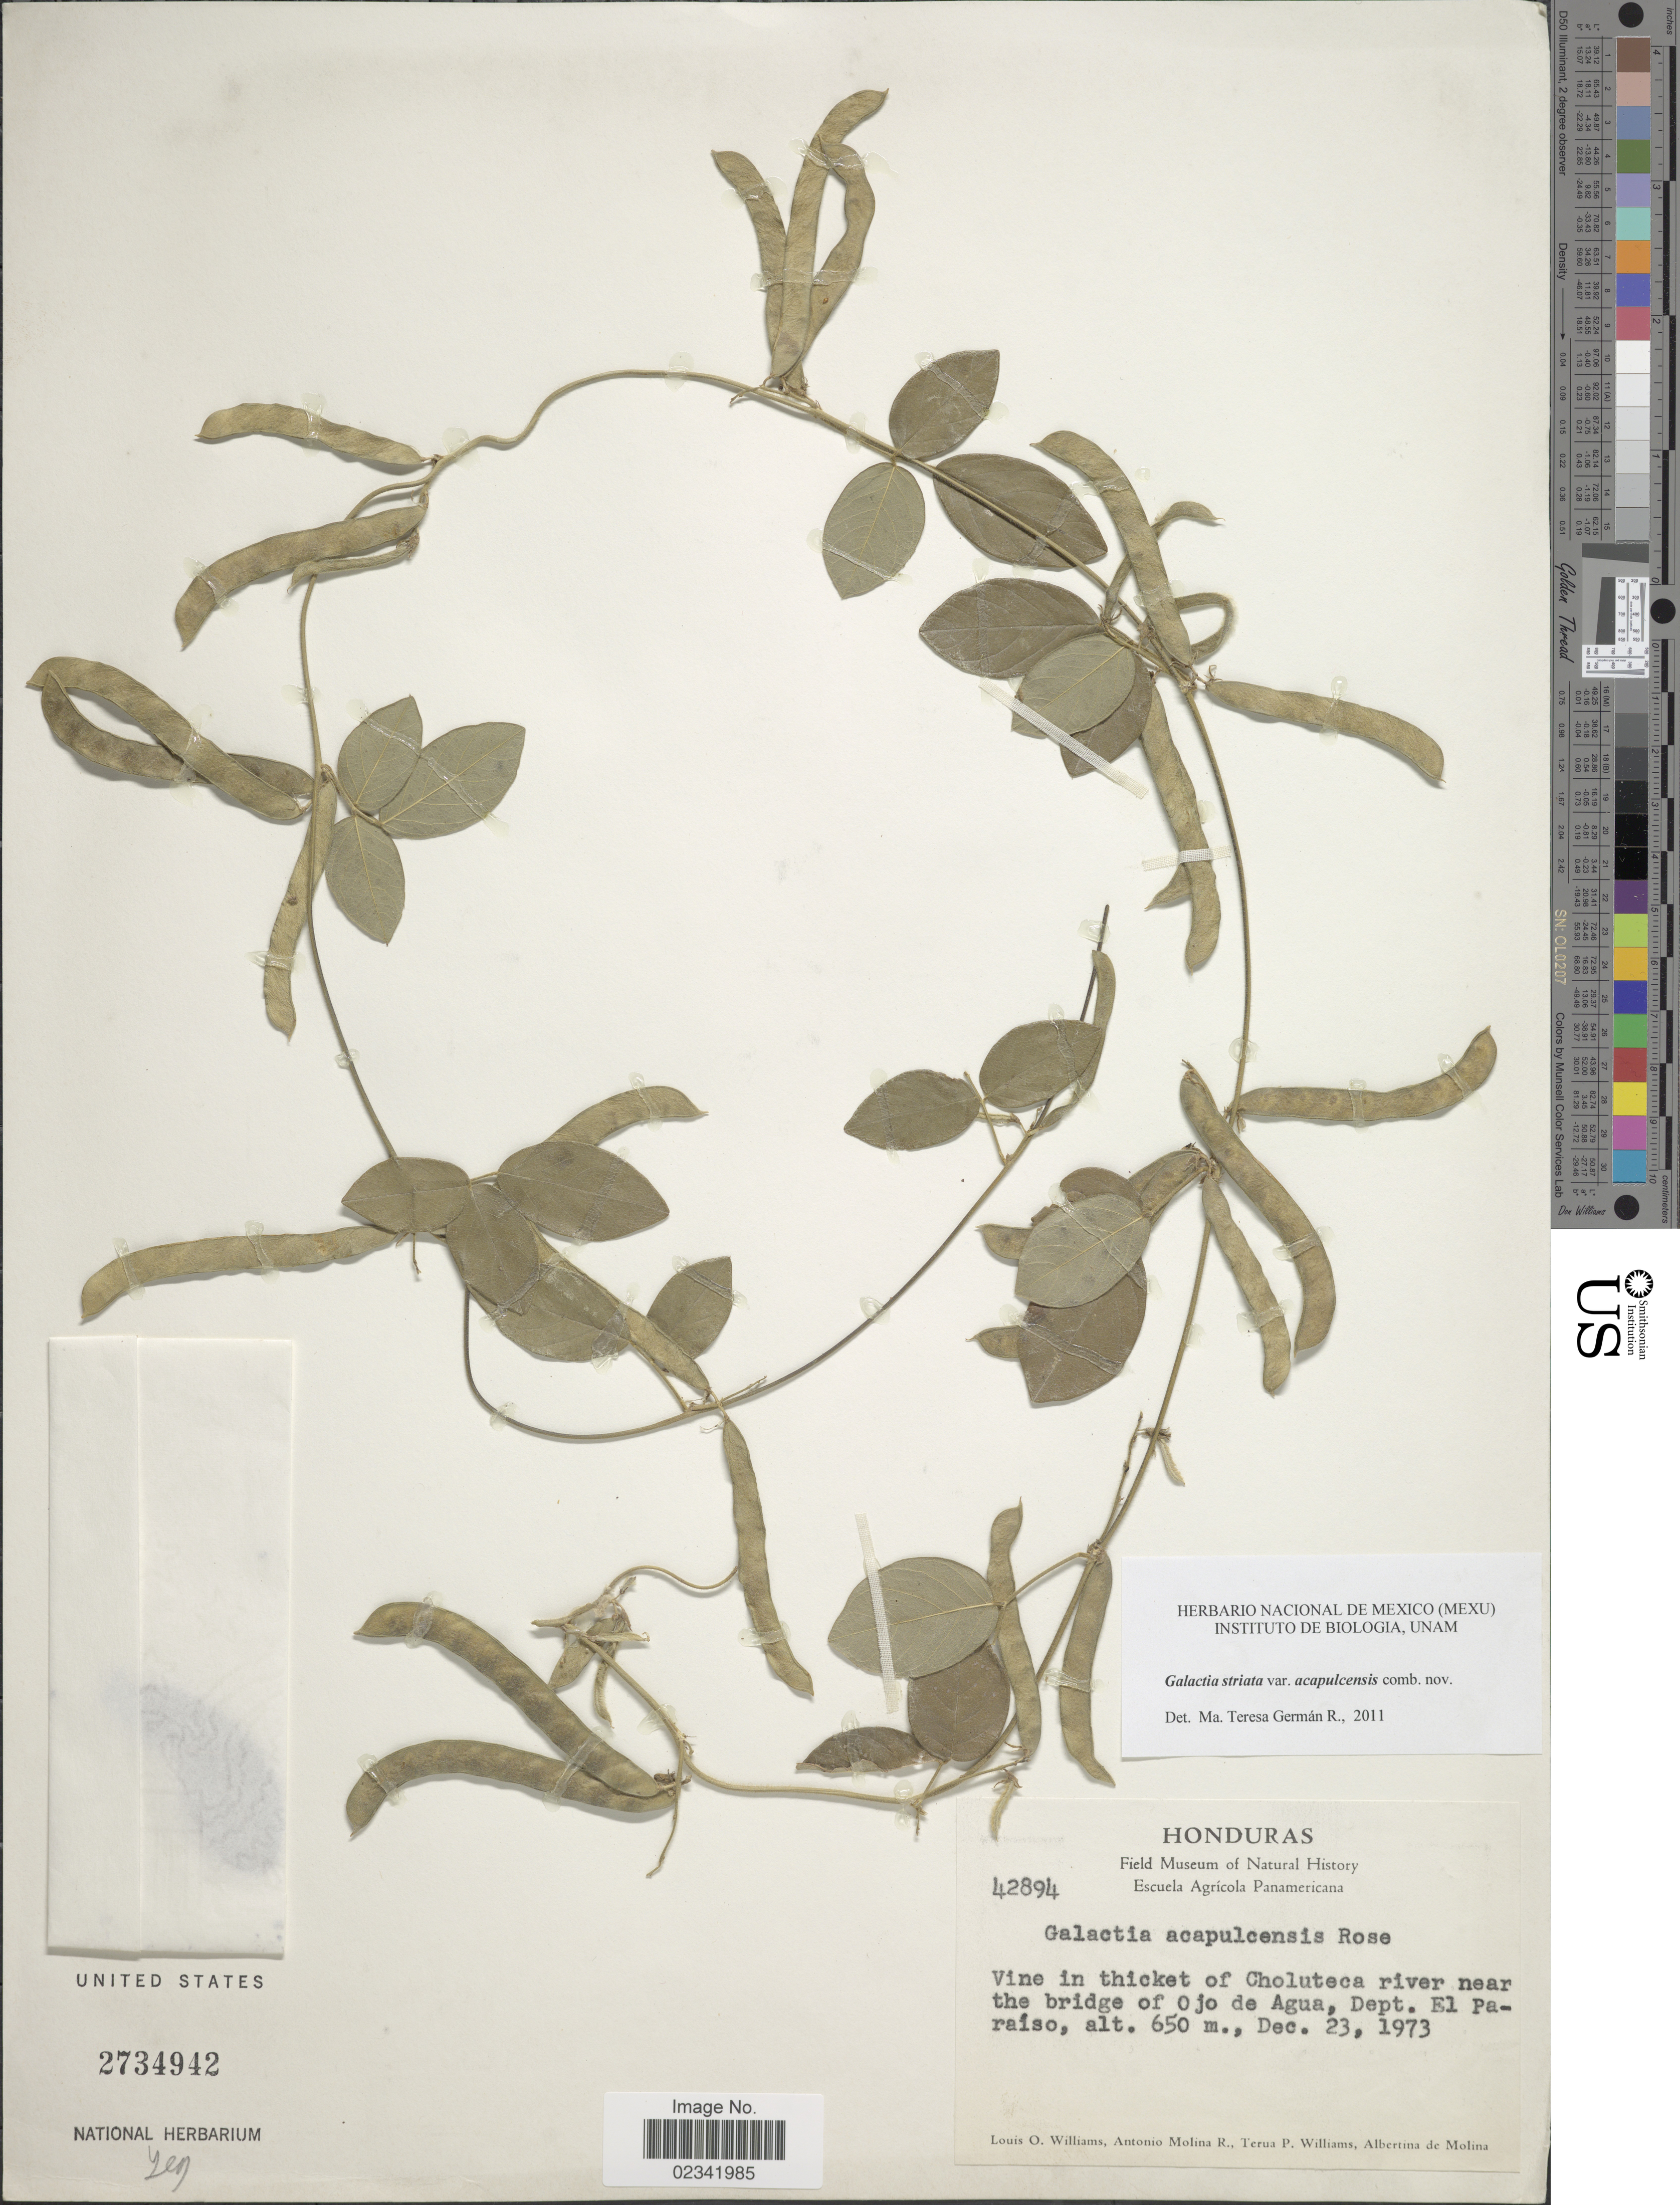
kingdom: Plantae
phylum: Tracheophyta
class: Magnoliopsida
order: Fabales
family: Fabaceae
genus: Galactia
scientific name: Galactia acapulcensis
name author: Rose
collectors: L. O. Williams, A. Molina R. & A. R. Molina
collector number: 42894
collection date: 1973-12-23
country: Honduras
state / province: El Paraíso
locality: Vine in thickets of Choluteca river near the bridge of Ojo de Agua, Dept. El Paraiso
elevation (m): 650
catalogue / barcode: US 2734942